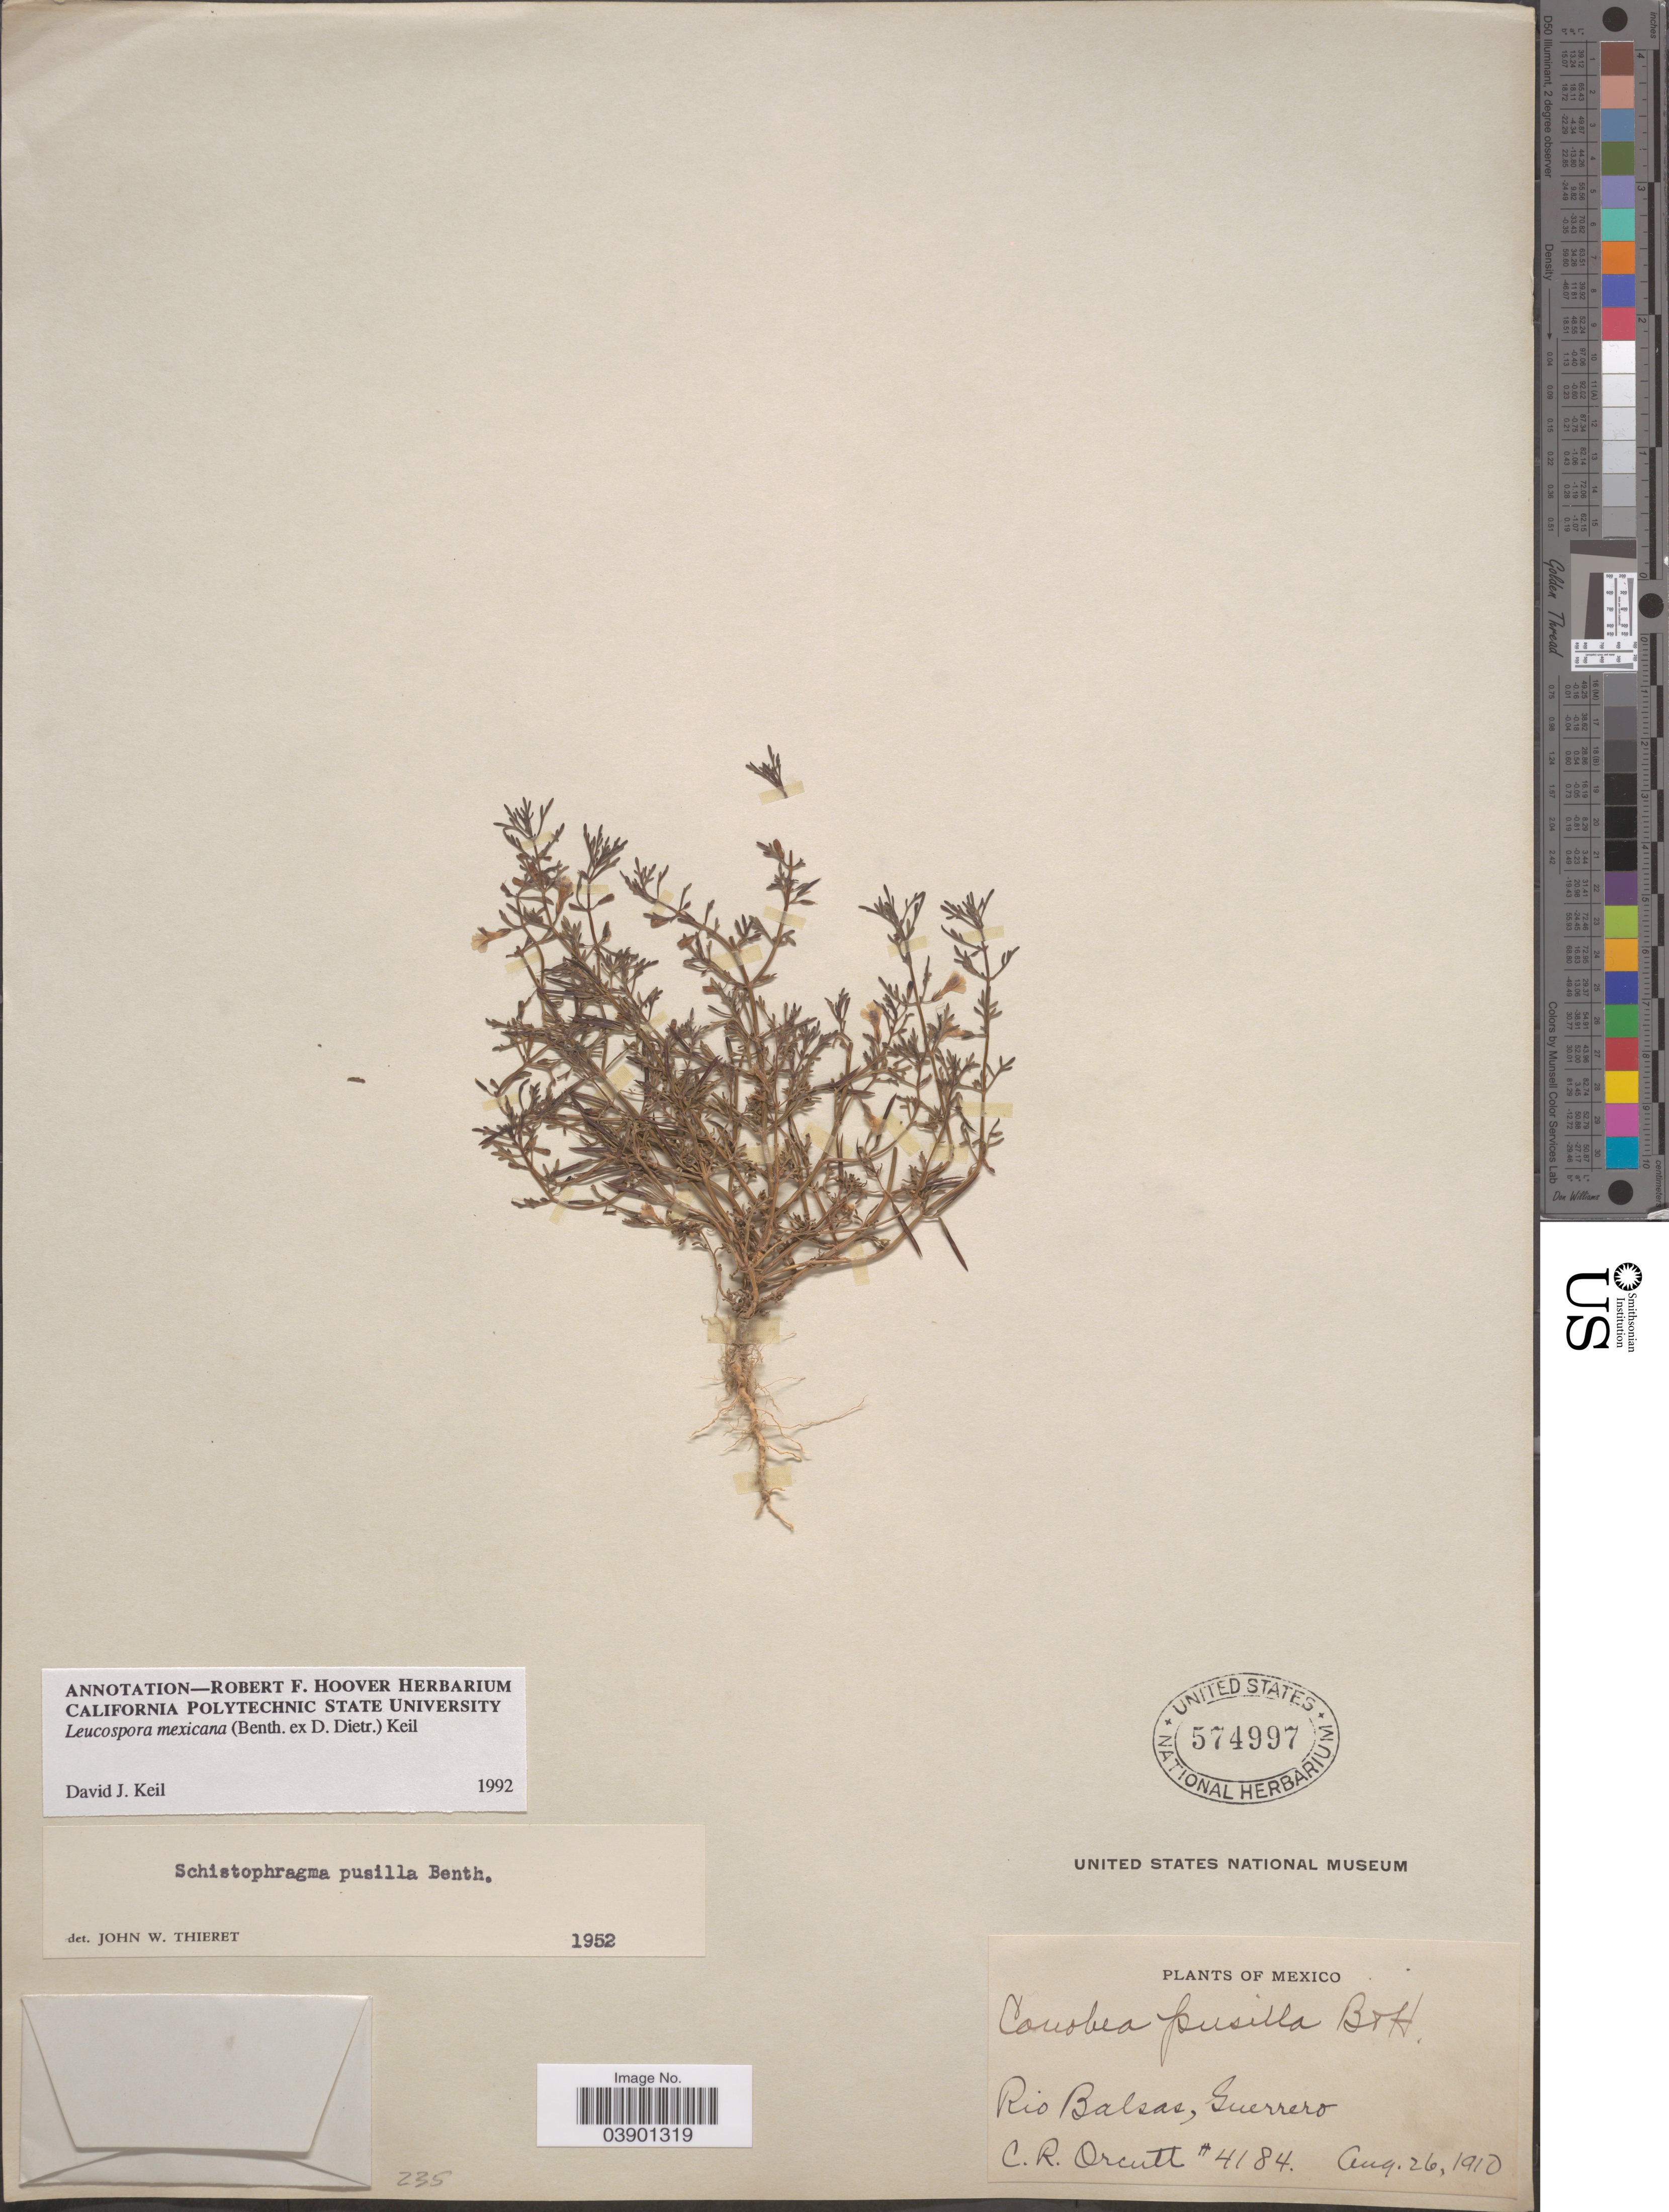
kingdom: Plantae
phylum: Tracheophyta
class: Magnoliopsida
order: Lamiales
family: Plantaginaceae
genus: Schistophragma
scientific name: Schistophragma pusillum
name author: Benth.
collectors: C. R. Orcutt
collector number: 4184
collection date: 1910-08-26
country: Mexico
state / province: Guerrero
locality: Rio Balsas.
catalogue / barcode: US 574997